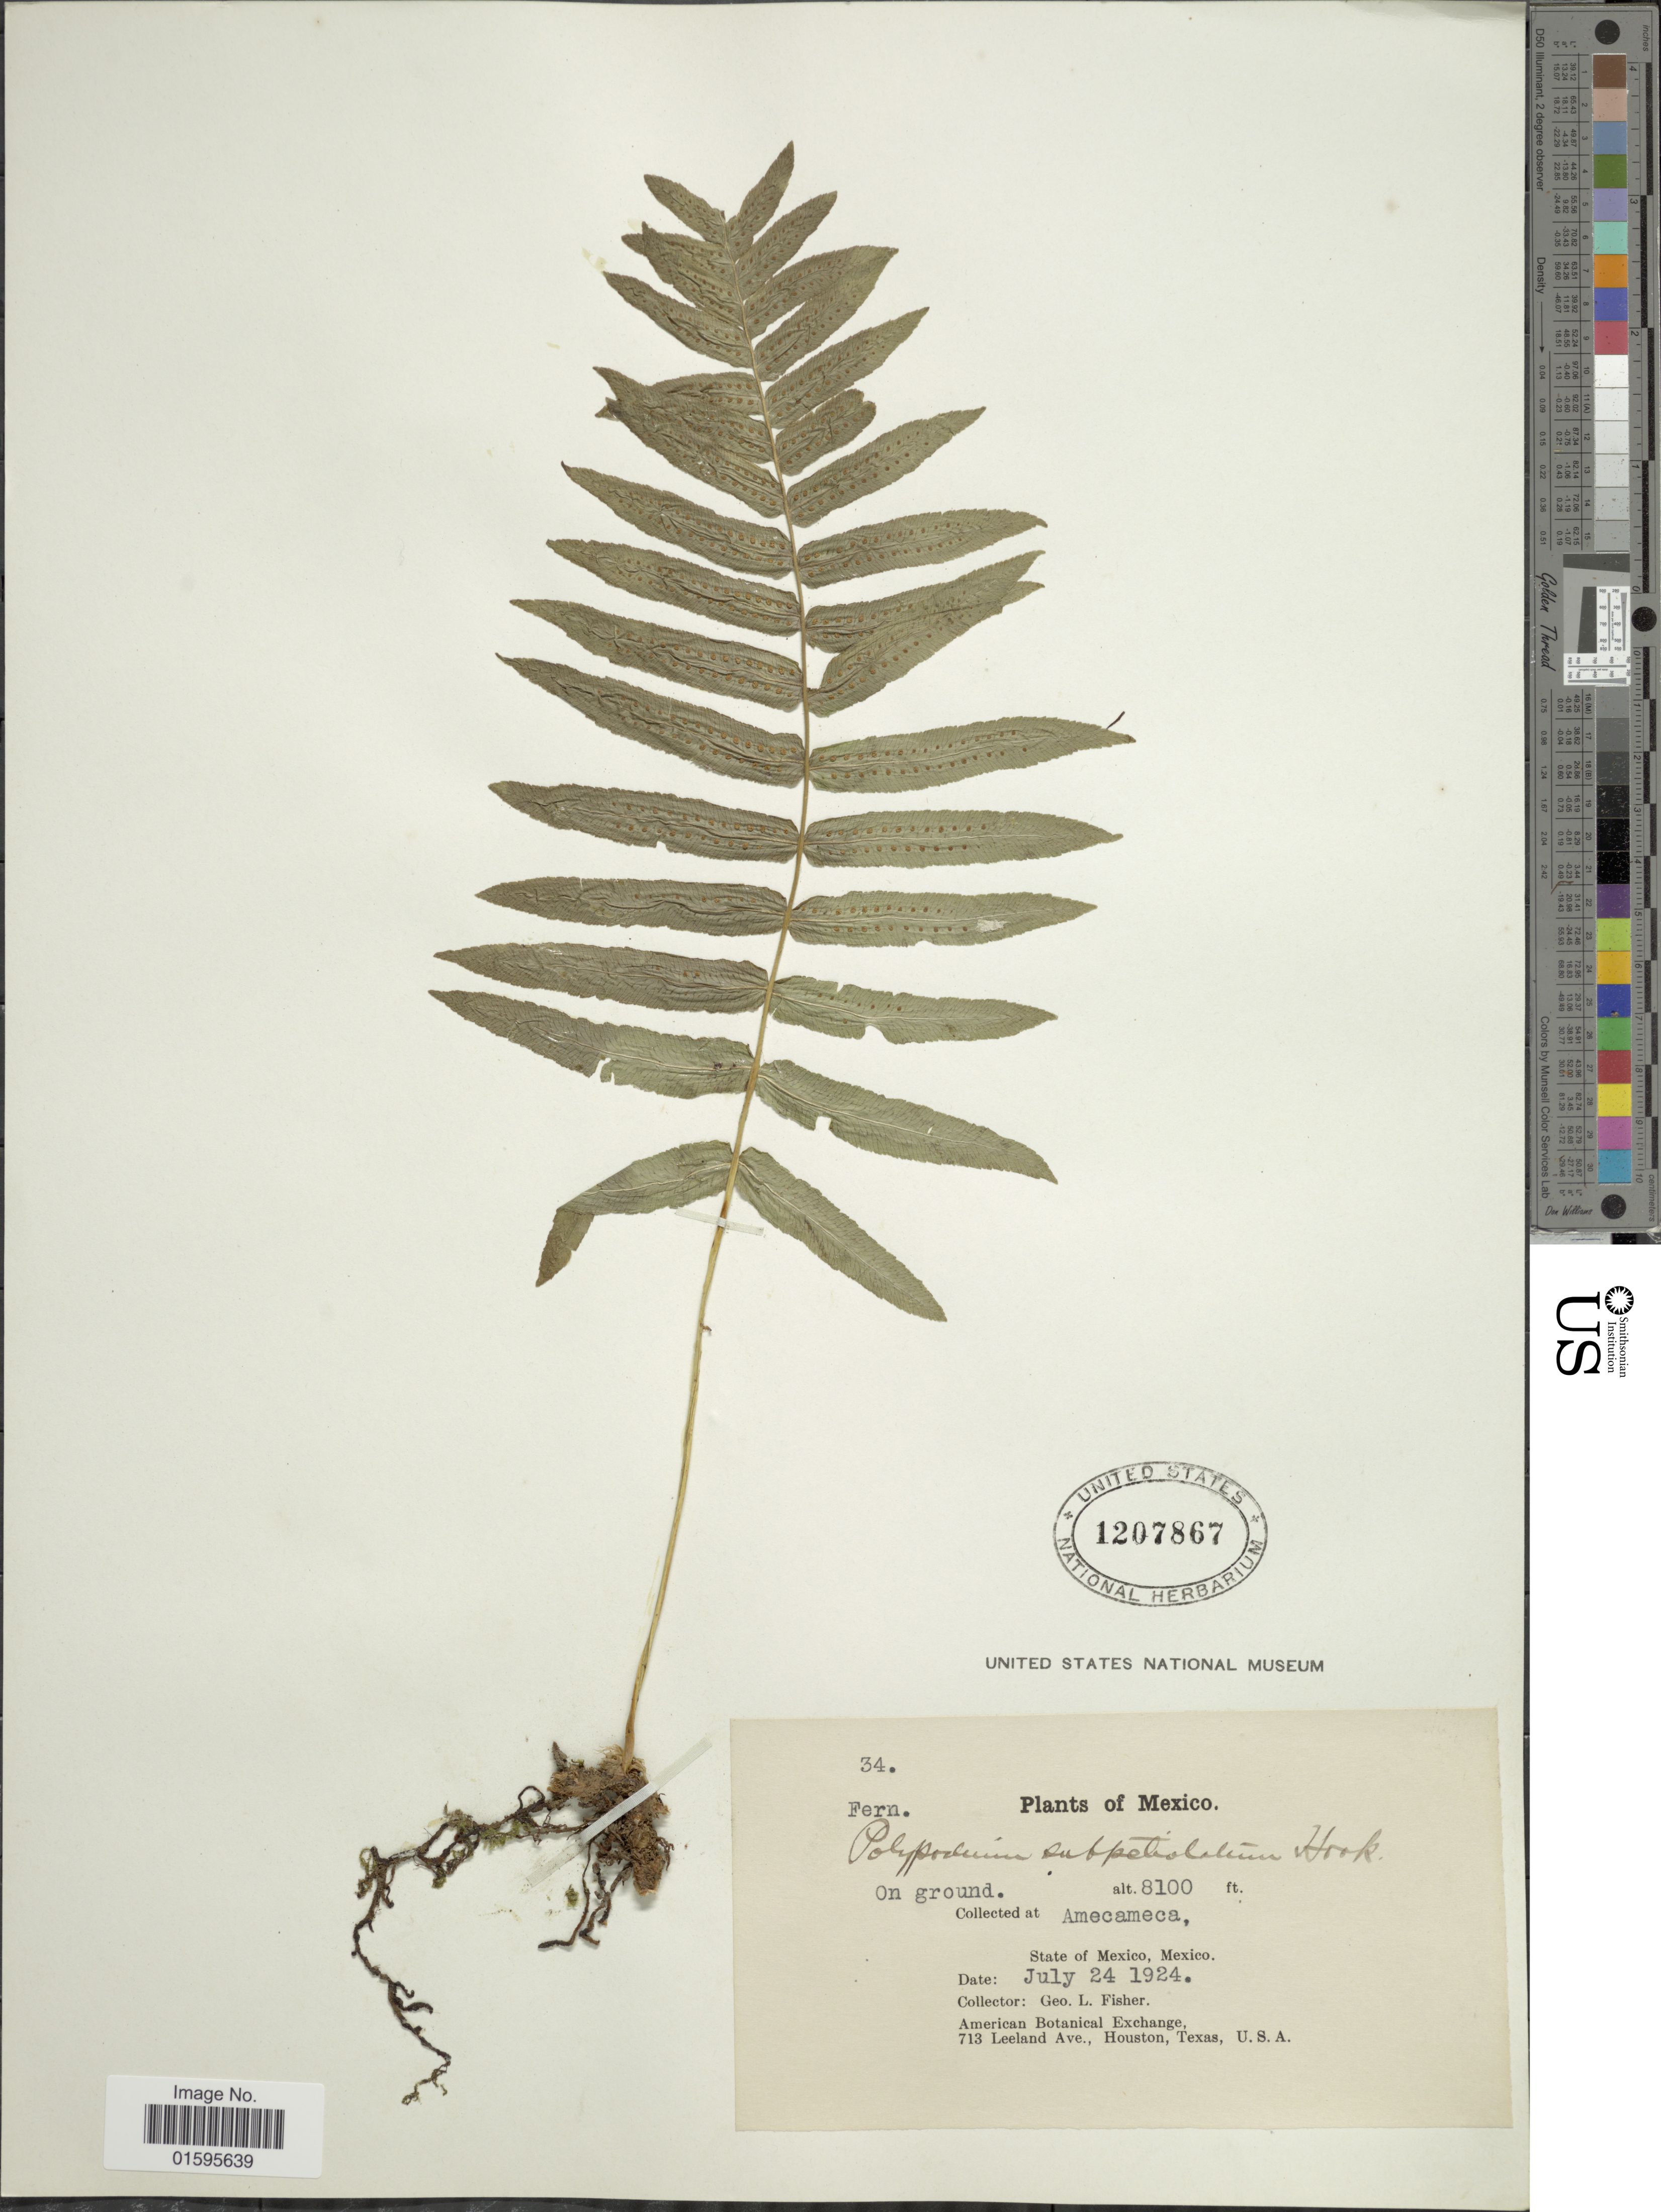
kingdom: Plantae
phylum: Tracheophyta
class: Polypodiopsida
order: Polypodiales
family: Polypodiaceae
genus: Polypodium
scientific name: Polypodium subpetiolatum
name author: Hook.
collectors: G. L. Fisher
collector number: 34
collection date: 1924-07-24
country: Mexico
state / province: México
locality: Amecameca, State of Mexico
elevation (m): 2469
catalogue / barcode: US 1207867